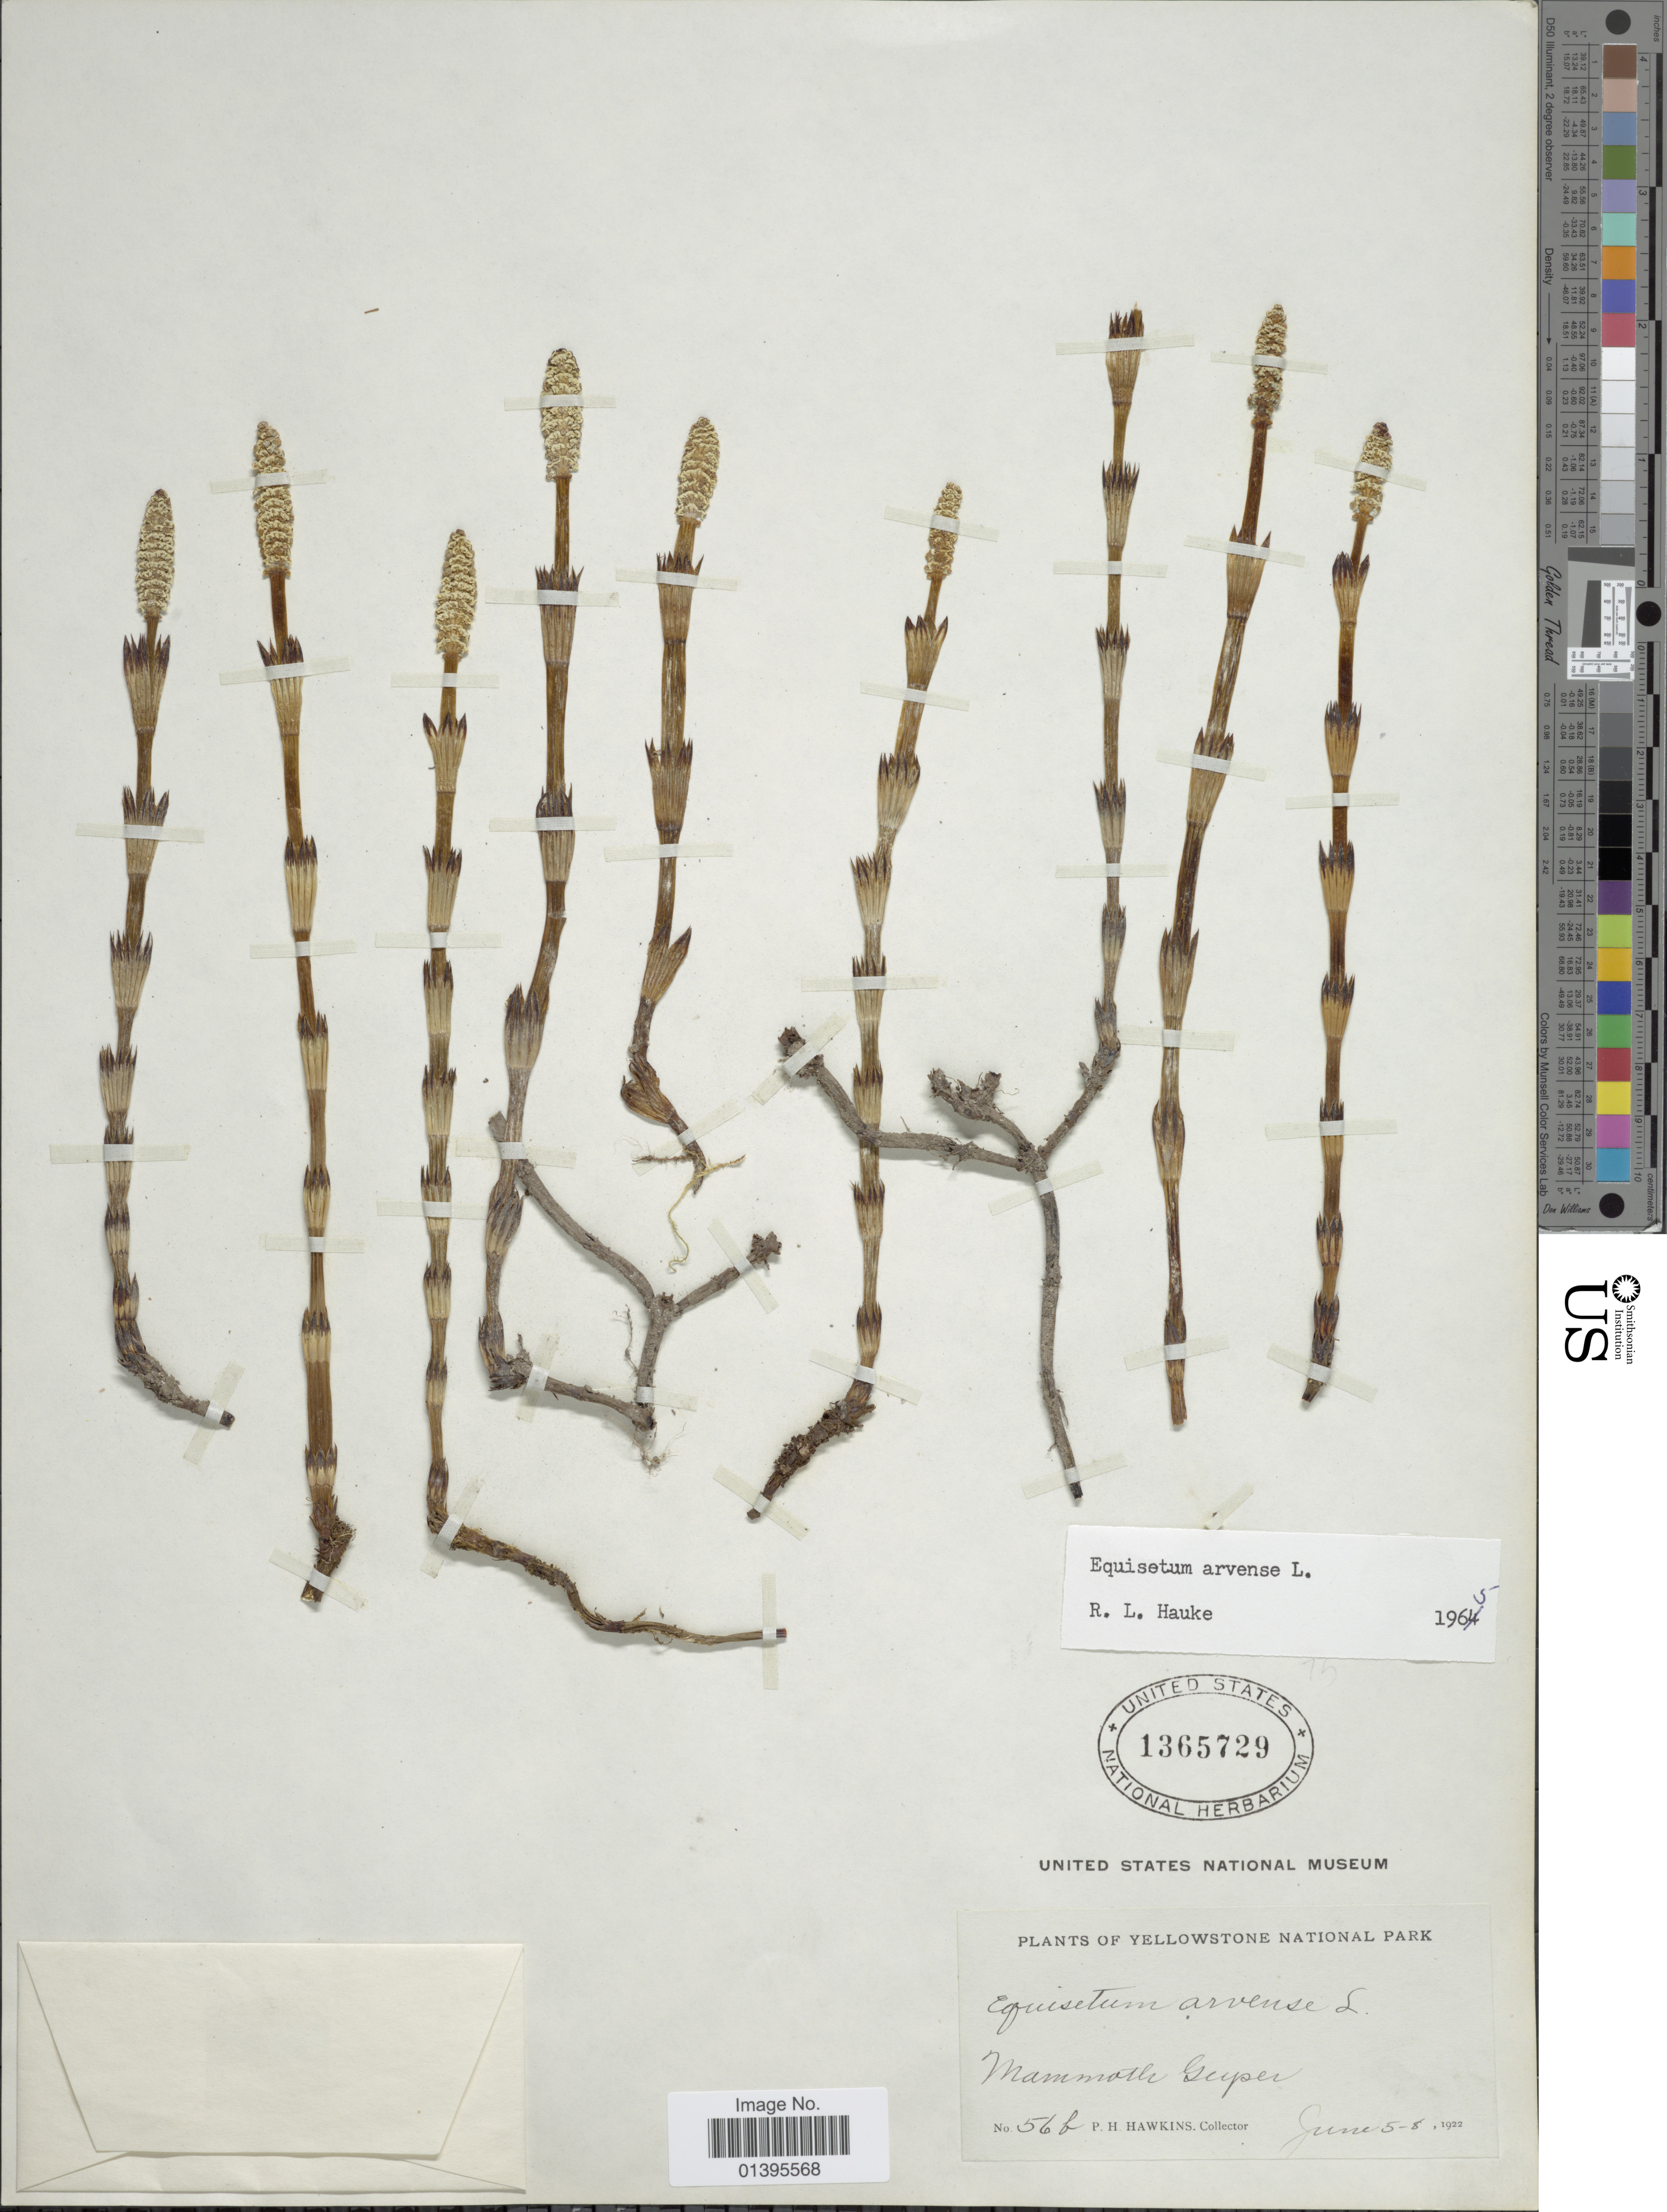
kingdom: Plantae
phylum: Tracheophyta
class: Polypodiopsida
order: Equisetales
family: Equisetaceae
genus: Equisetum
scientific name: Equisetum arvense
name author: L.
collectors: P. Hawkins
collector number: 56b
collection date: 1922-06-05/1922-06-08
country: United States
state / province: Wyoming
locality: Yellowstone National Park, Mammoth Gulph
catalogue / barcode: US 1365729